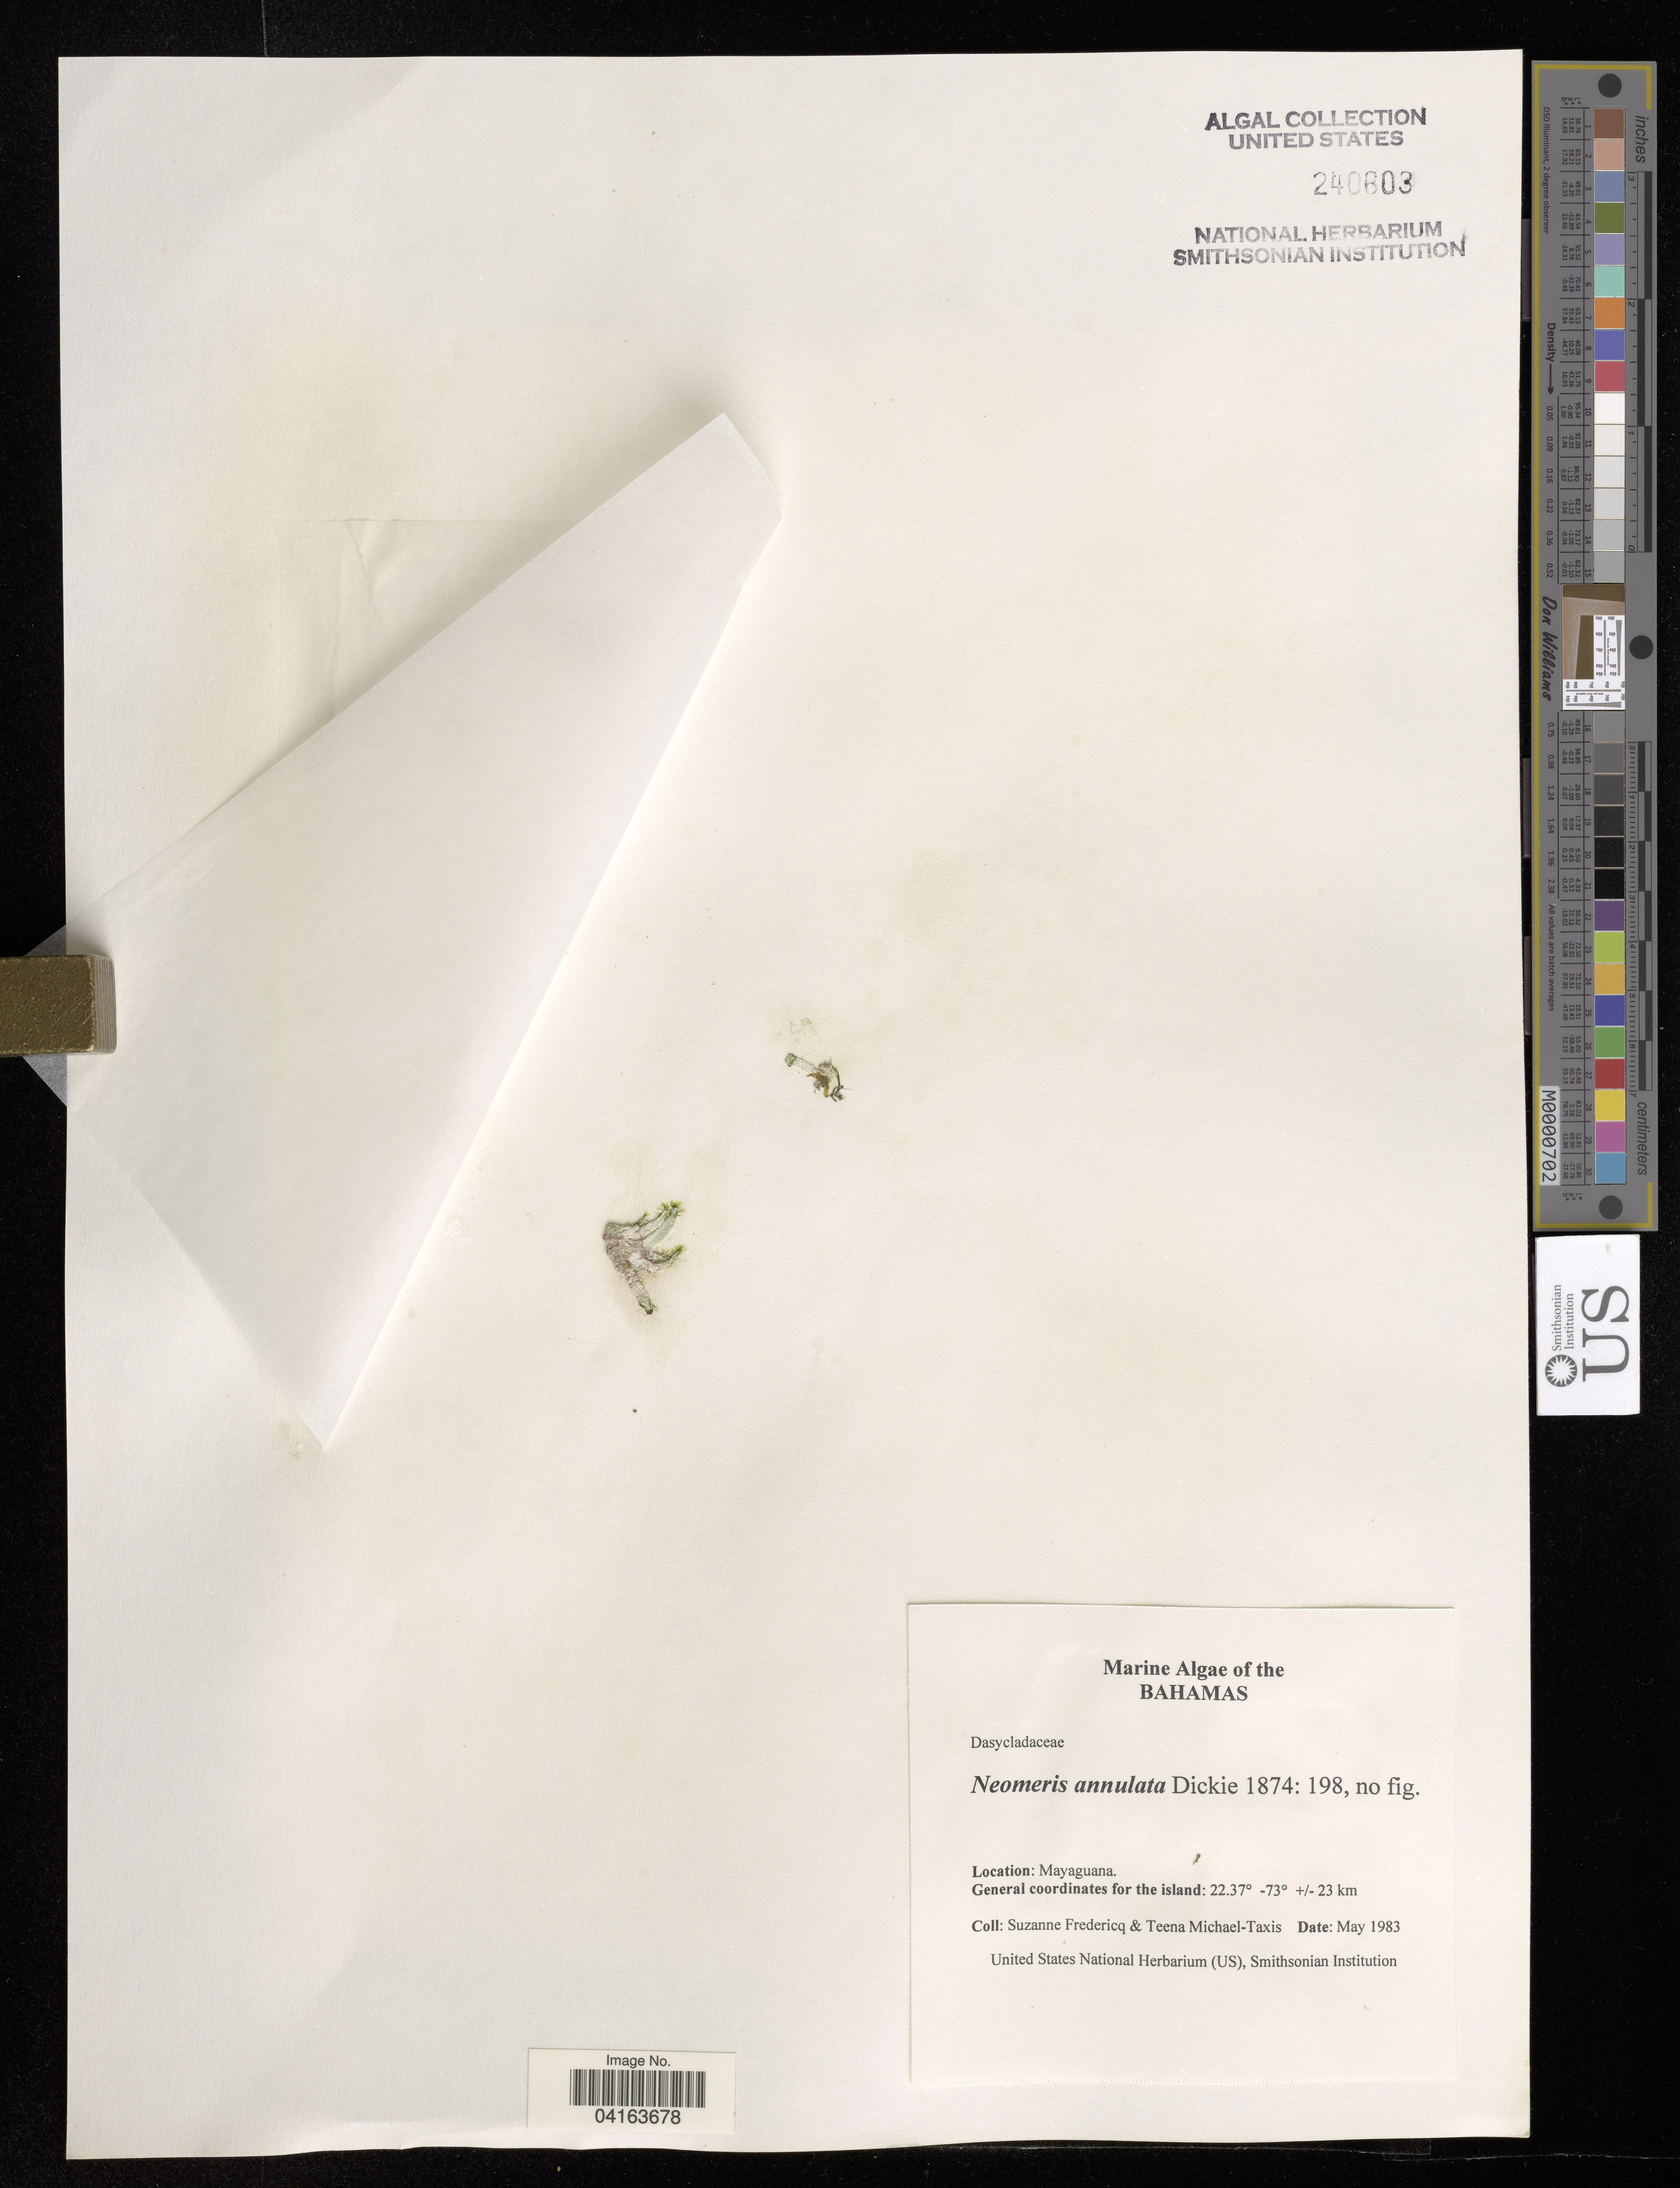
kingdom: Plantae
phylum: Chlorophyta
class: Ulvophyceae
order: Dasycladales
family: Dasycladaceae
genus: Neomeris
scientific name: Neomeris annulata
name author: Dickie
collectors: S. Fredericq & T. Michael-Taxis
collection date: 1983-05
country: Bahamas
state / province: Mayaguana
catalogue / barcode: US 240803